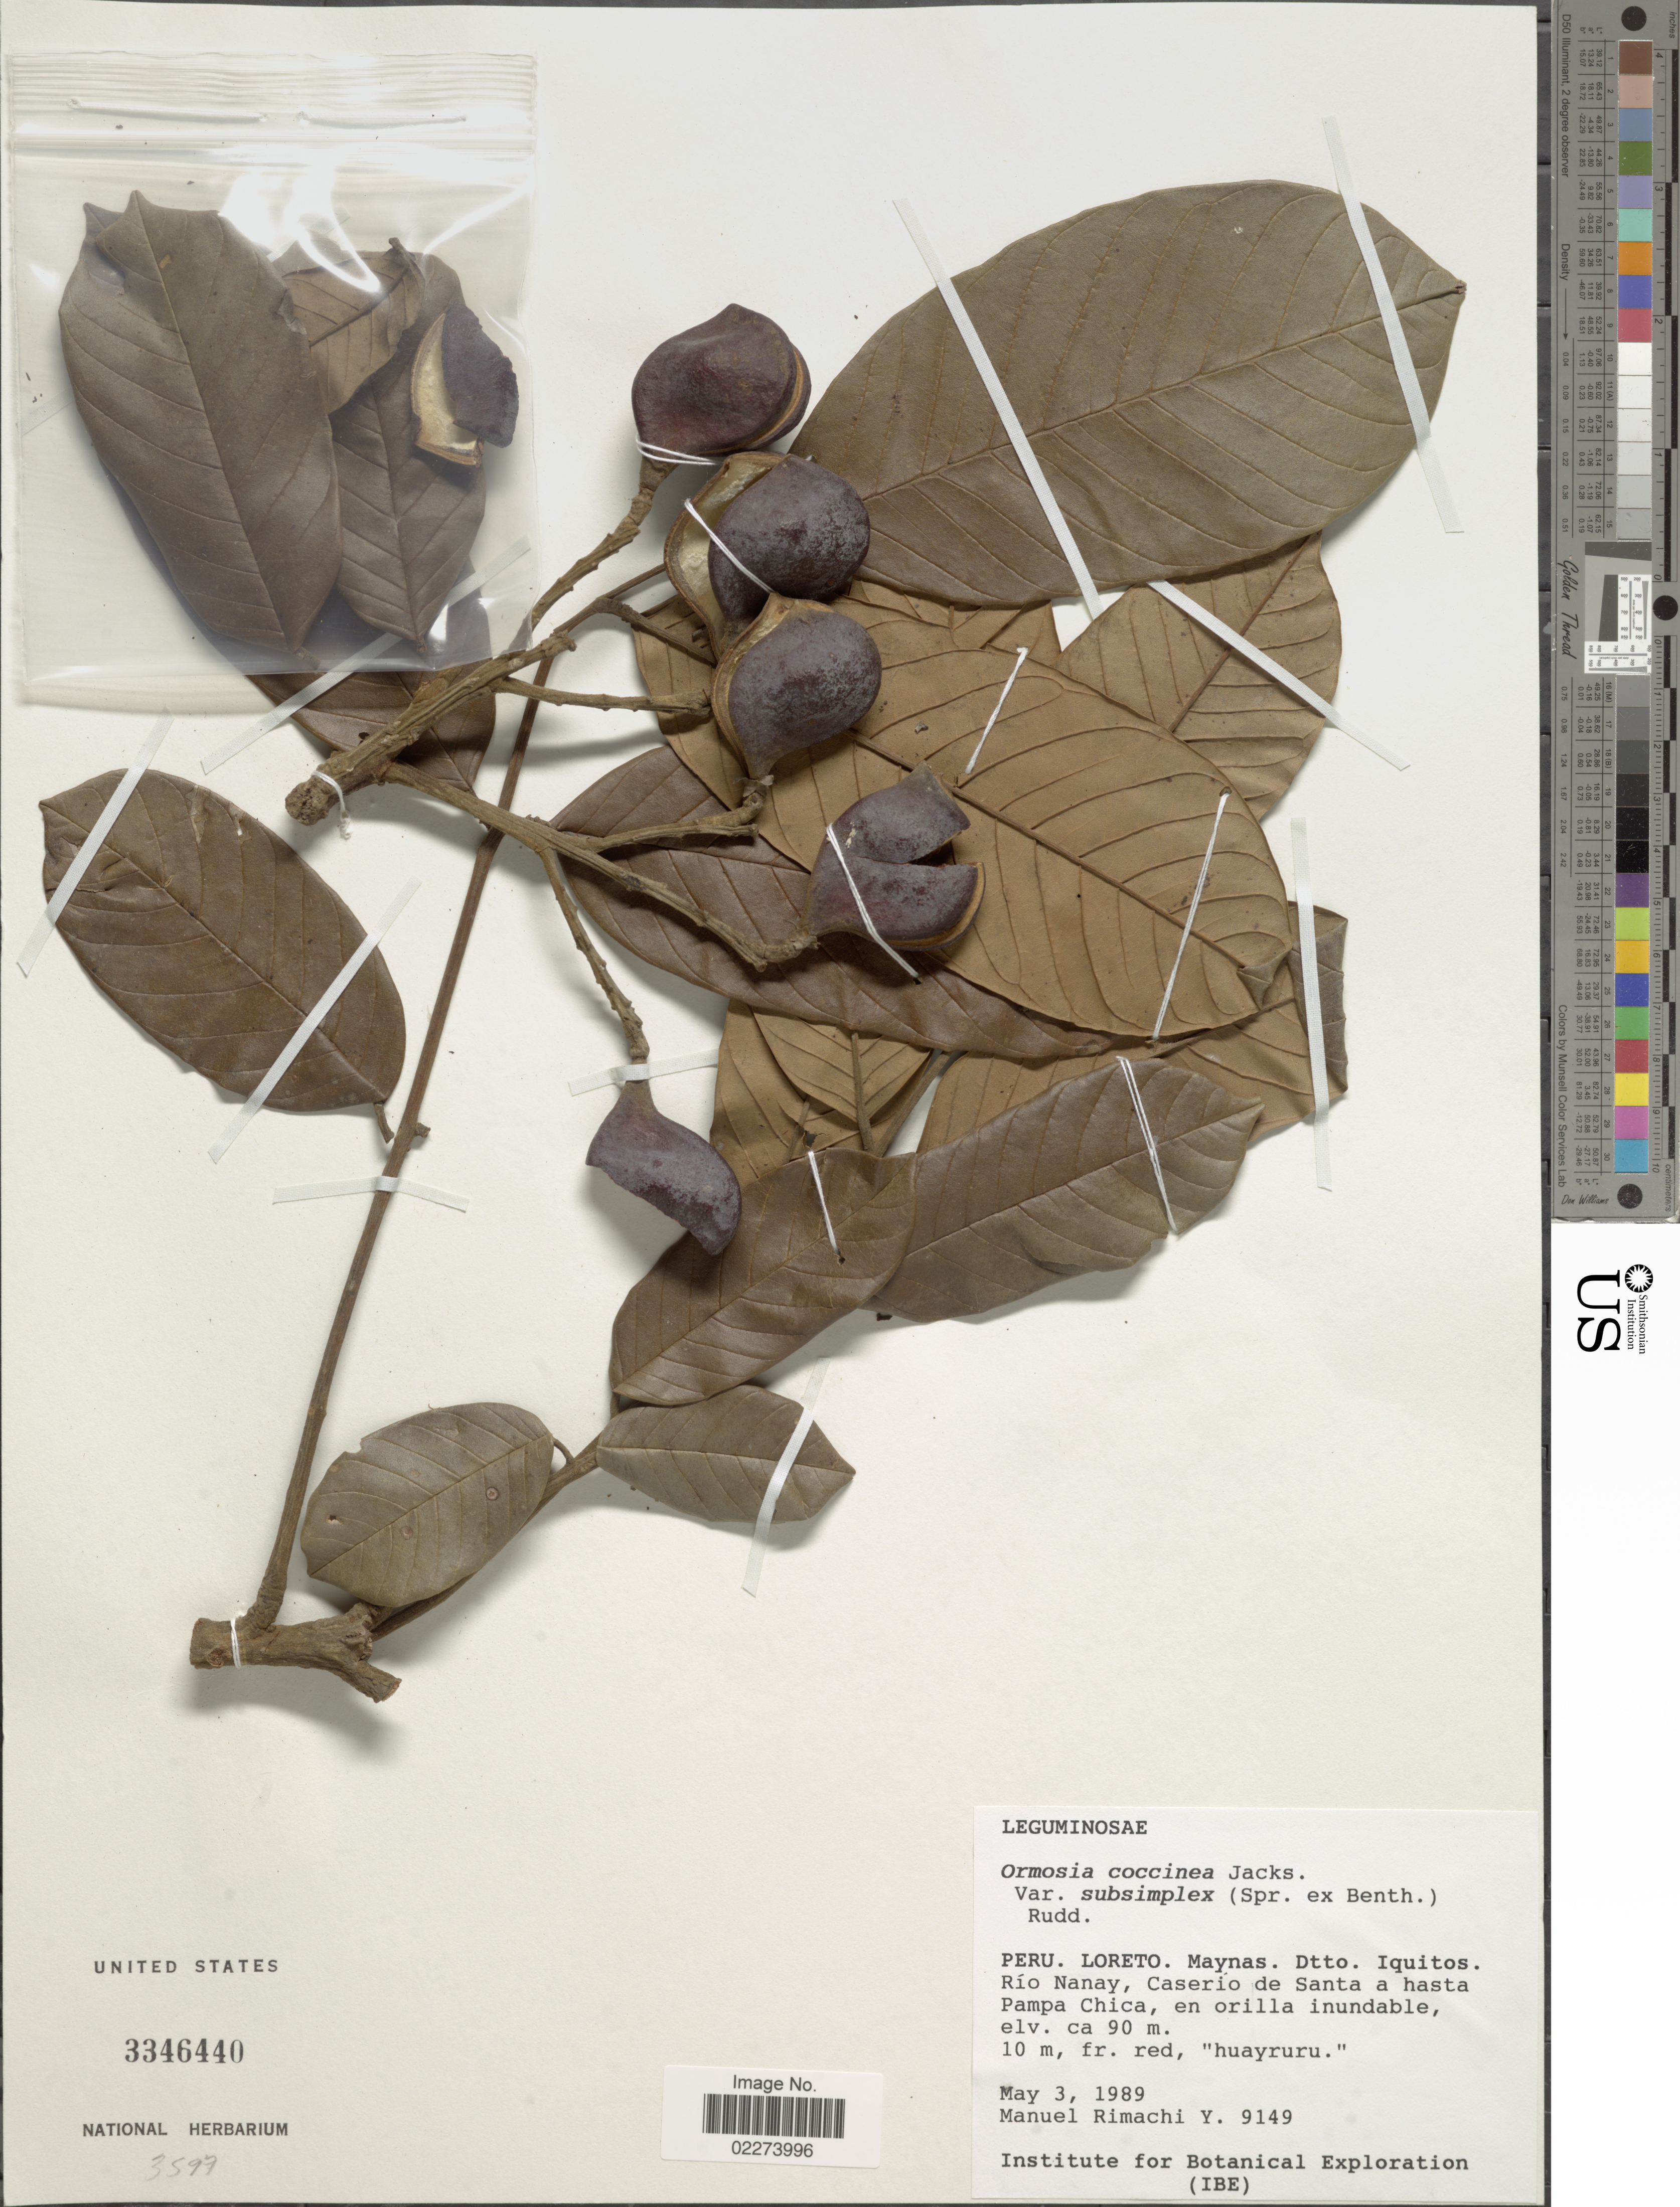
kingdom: Plantae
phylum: Tracheophyta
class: Magnoliopsida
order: Fabales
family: Fabaceae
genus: Ormosia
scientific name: Ormosia coccinea var. subsimplex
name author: (Spruce ex Benth.) Rudd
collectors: M. Rimachi Y.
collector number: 9149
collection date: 1989-05-03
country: Peru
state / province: Loreto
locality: Peru, Loreto, Maynas, Dtto. Iquitos, Rio Nanay, Caserio de Santa a Santa Pampa Chica, en orilla inundable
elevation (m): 90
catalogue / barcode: US 3346440